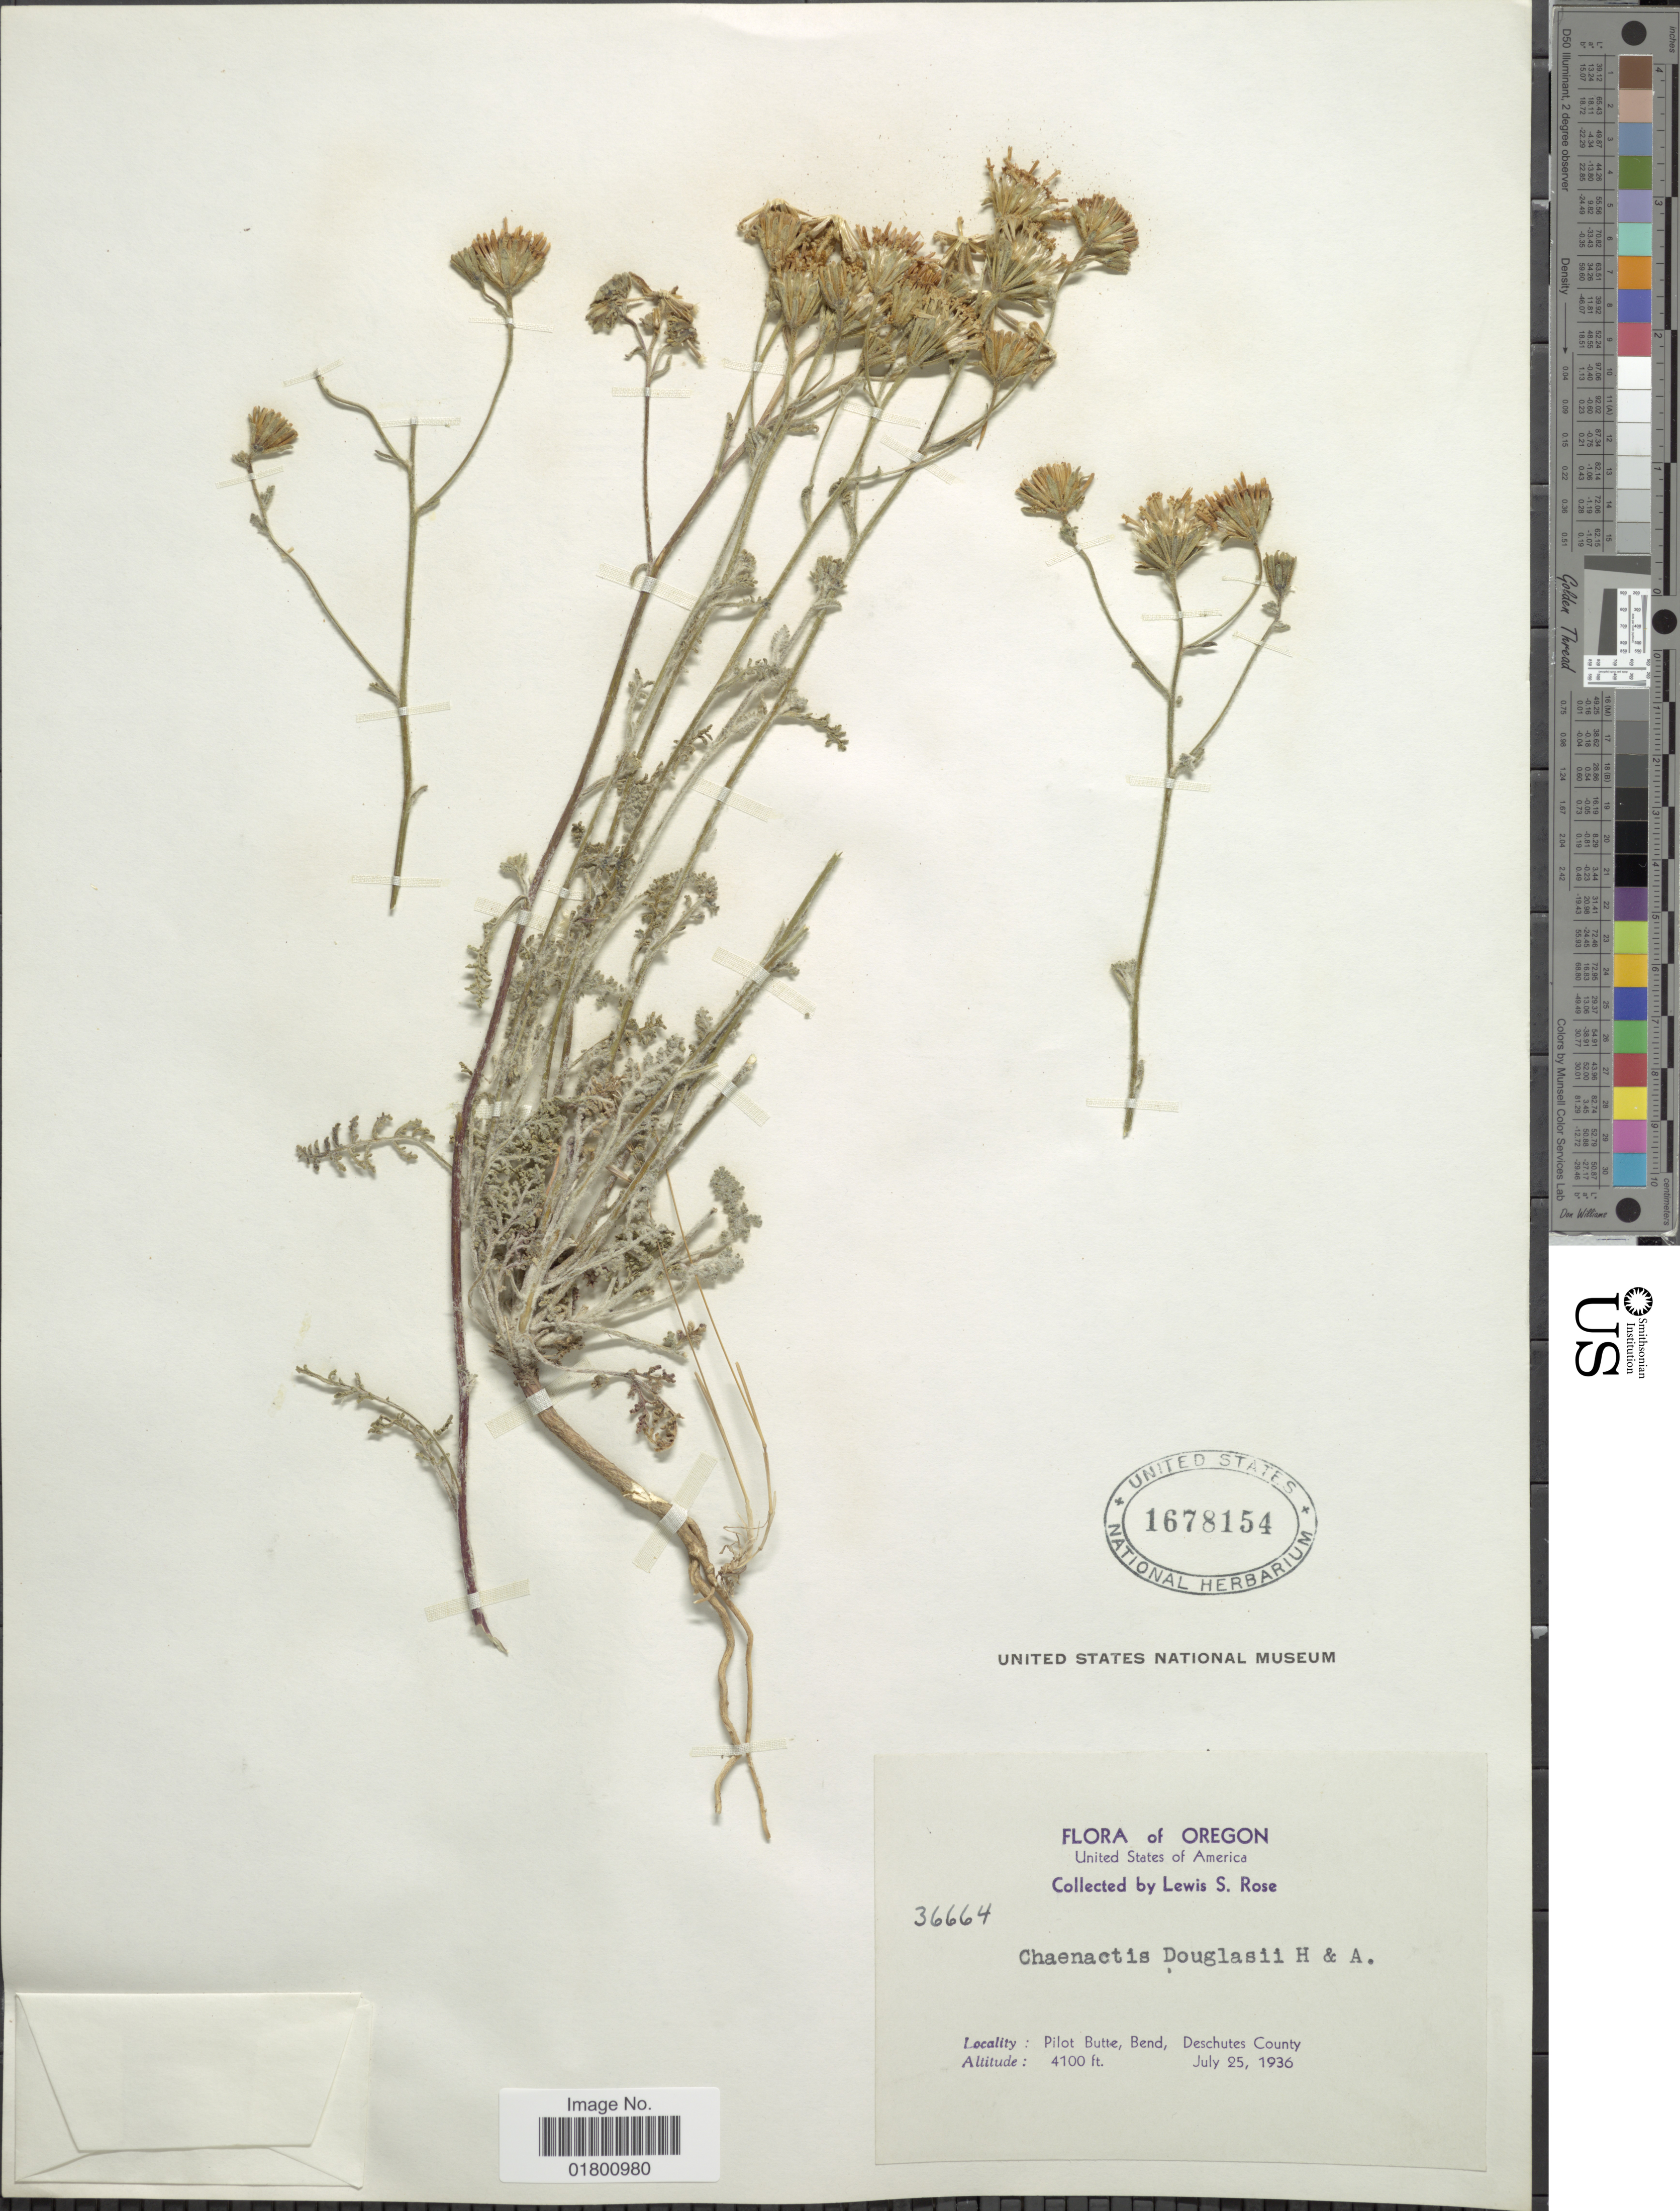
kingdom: Plantae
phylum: Tracheophyta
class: Magnoliopsida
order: Asterales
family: Asteraceae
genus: Chaenactis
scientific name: Chaenactis douglasii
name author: Hook. & Arn.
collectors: L. S. Rose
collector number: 36664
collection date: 1936-07-25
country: United States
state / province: Oregon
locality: Pilot Blue, Bend, Deschutes County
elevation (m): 1250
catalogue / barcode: US 1678154